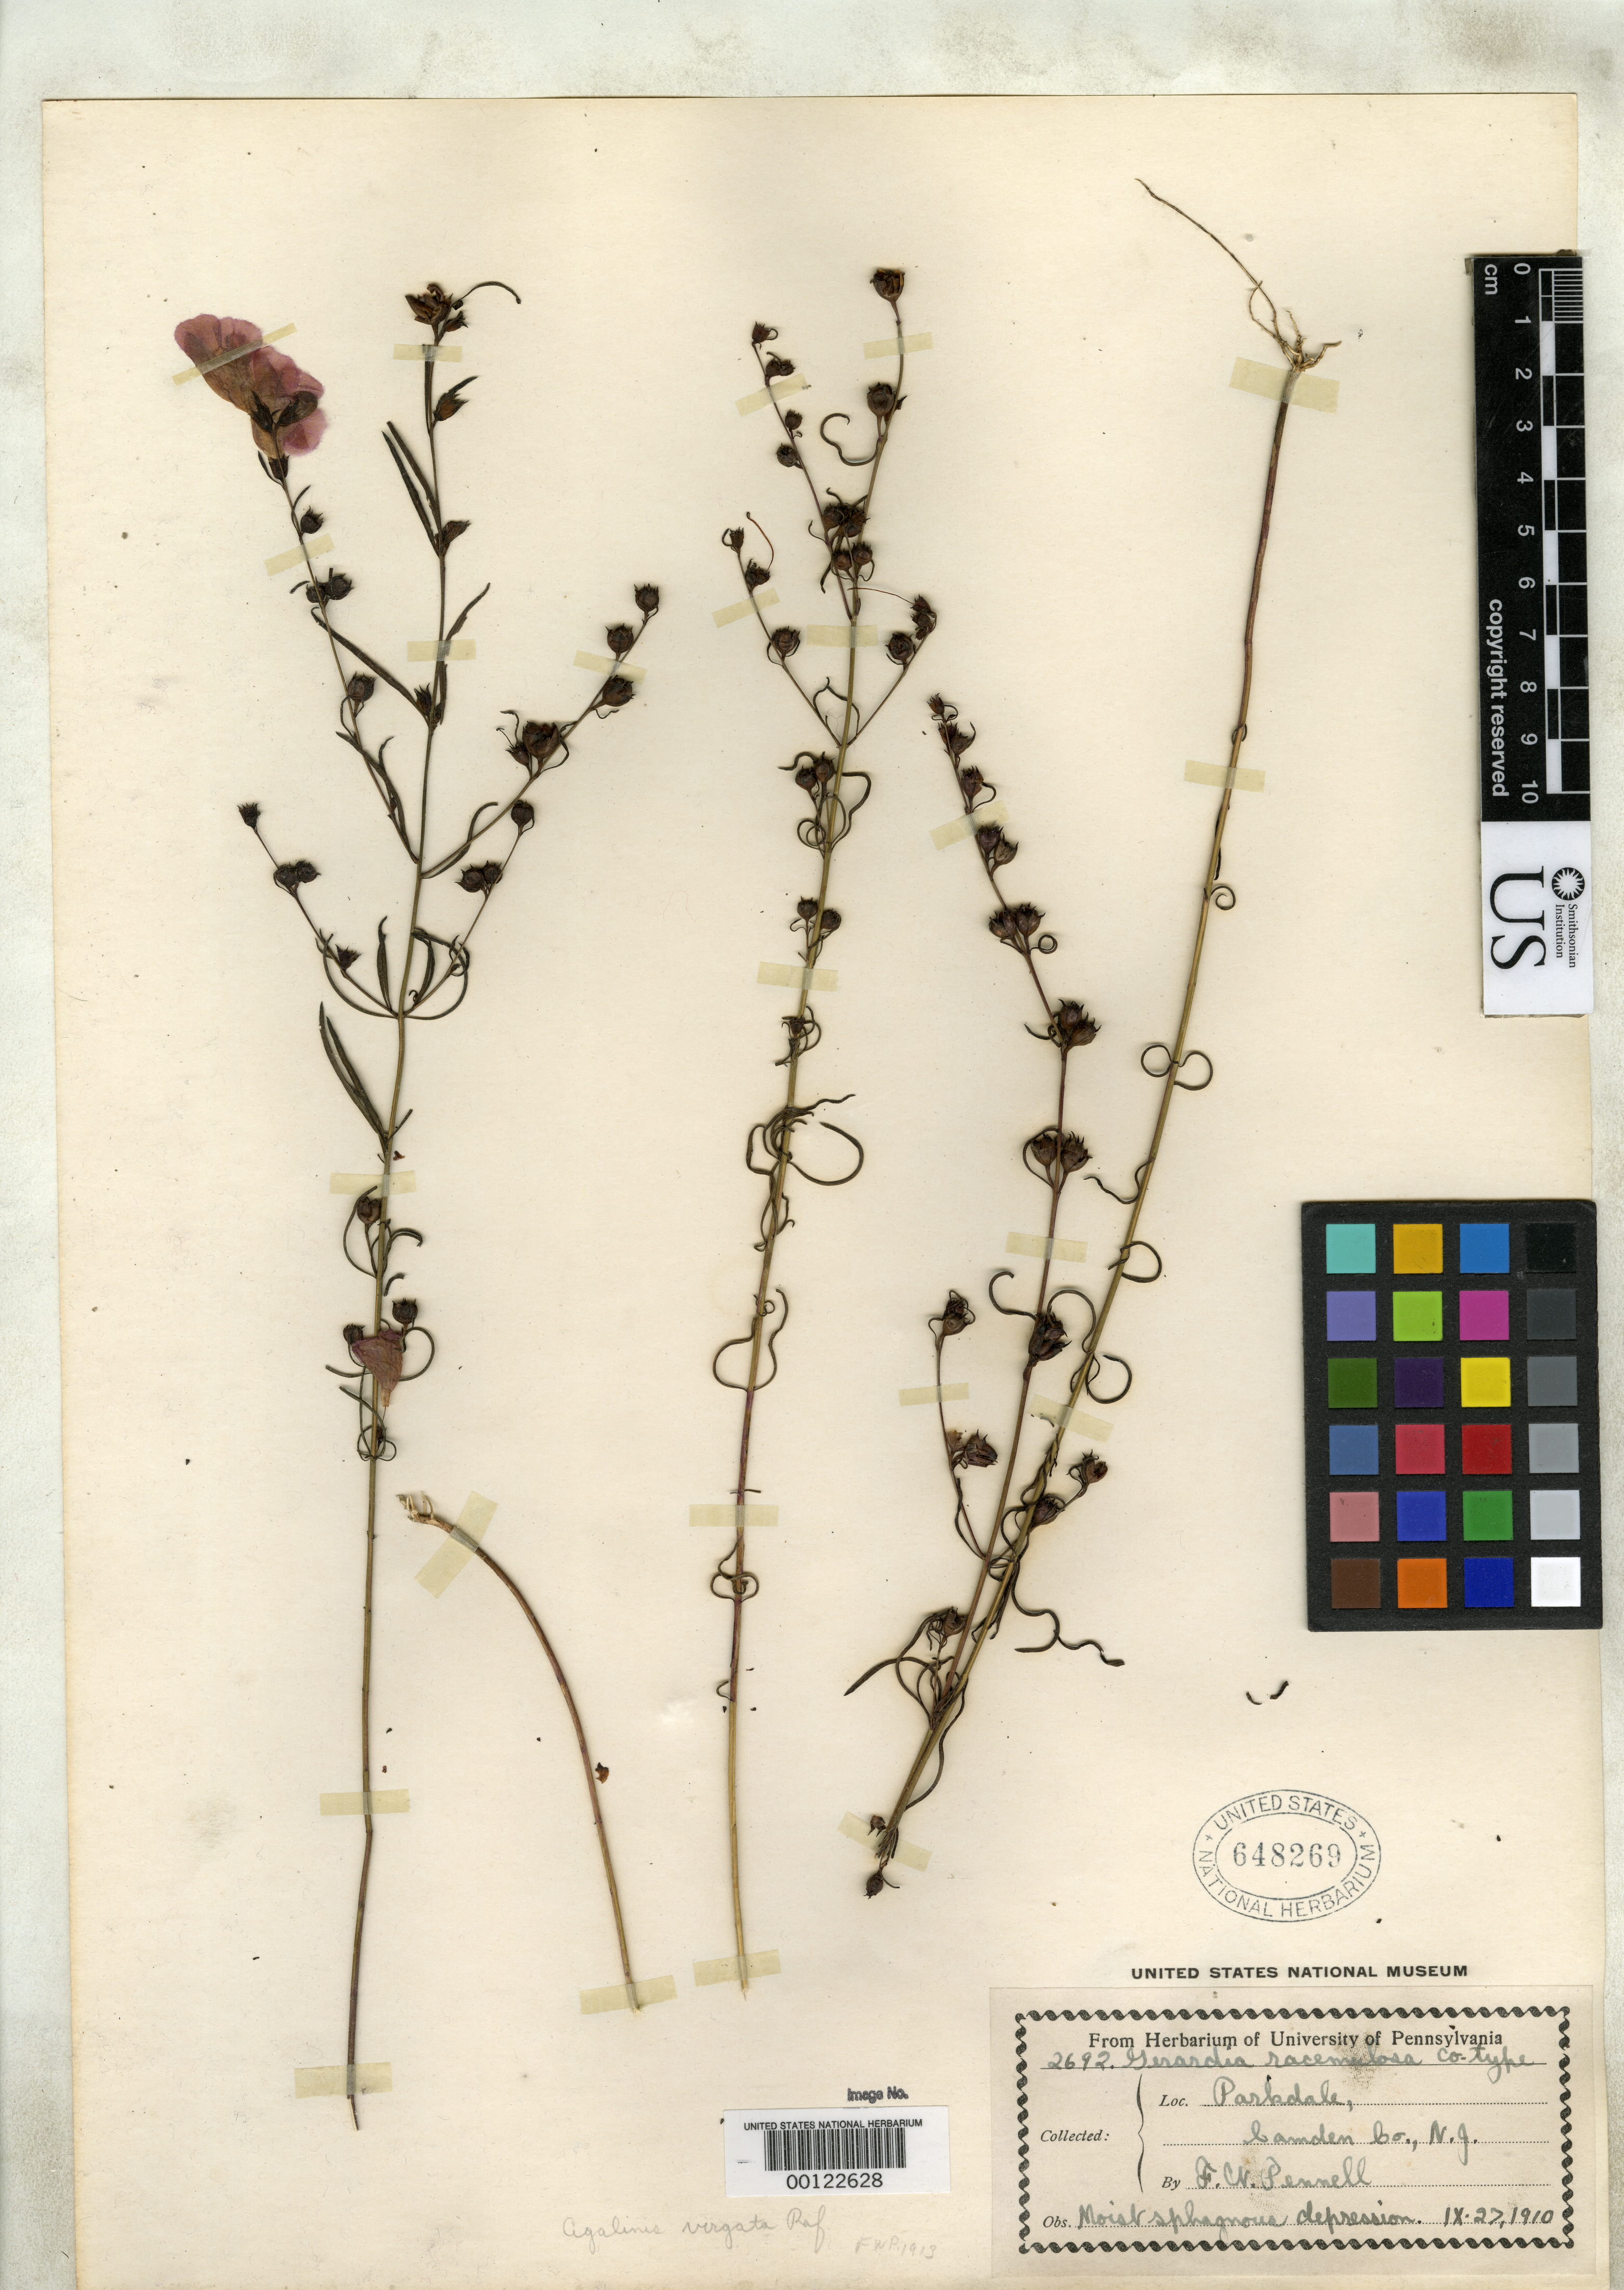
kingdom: Plantae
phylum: Tracheophyta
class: Magnoliopsida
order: Lamiales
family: Orobanchaceae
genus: Gerardia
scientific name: Gerardia racemulosa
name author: Pennell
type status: Isotype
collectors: F. W. Pennell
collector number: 2692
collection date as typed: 27 Sep 1910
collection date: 1910-09-27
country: United States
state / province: New Jersey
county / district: Camden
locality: Parkdale.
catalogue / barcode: US 648269